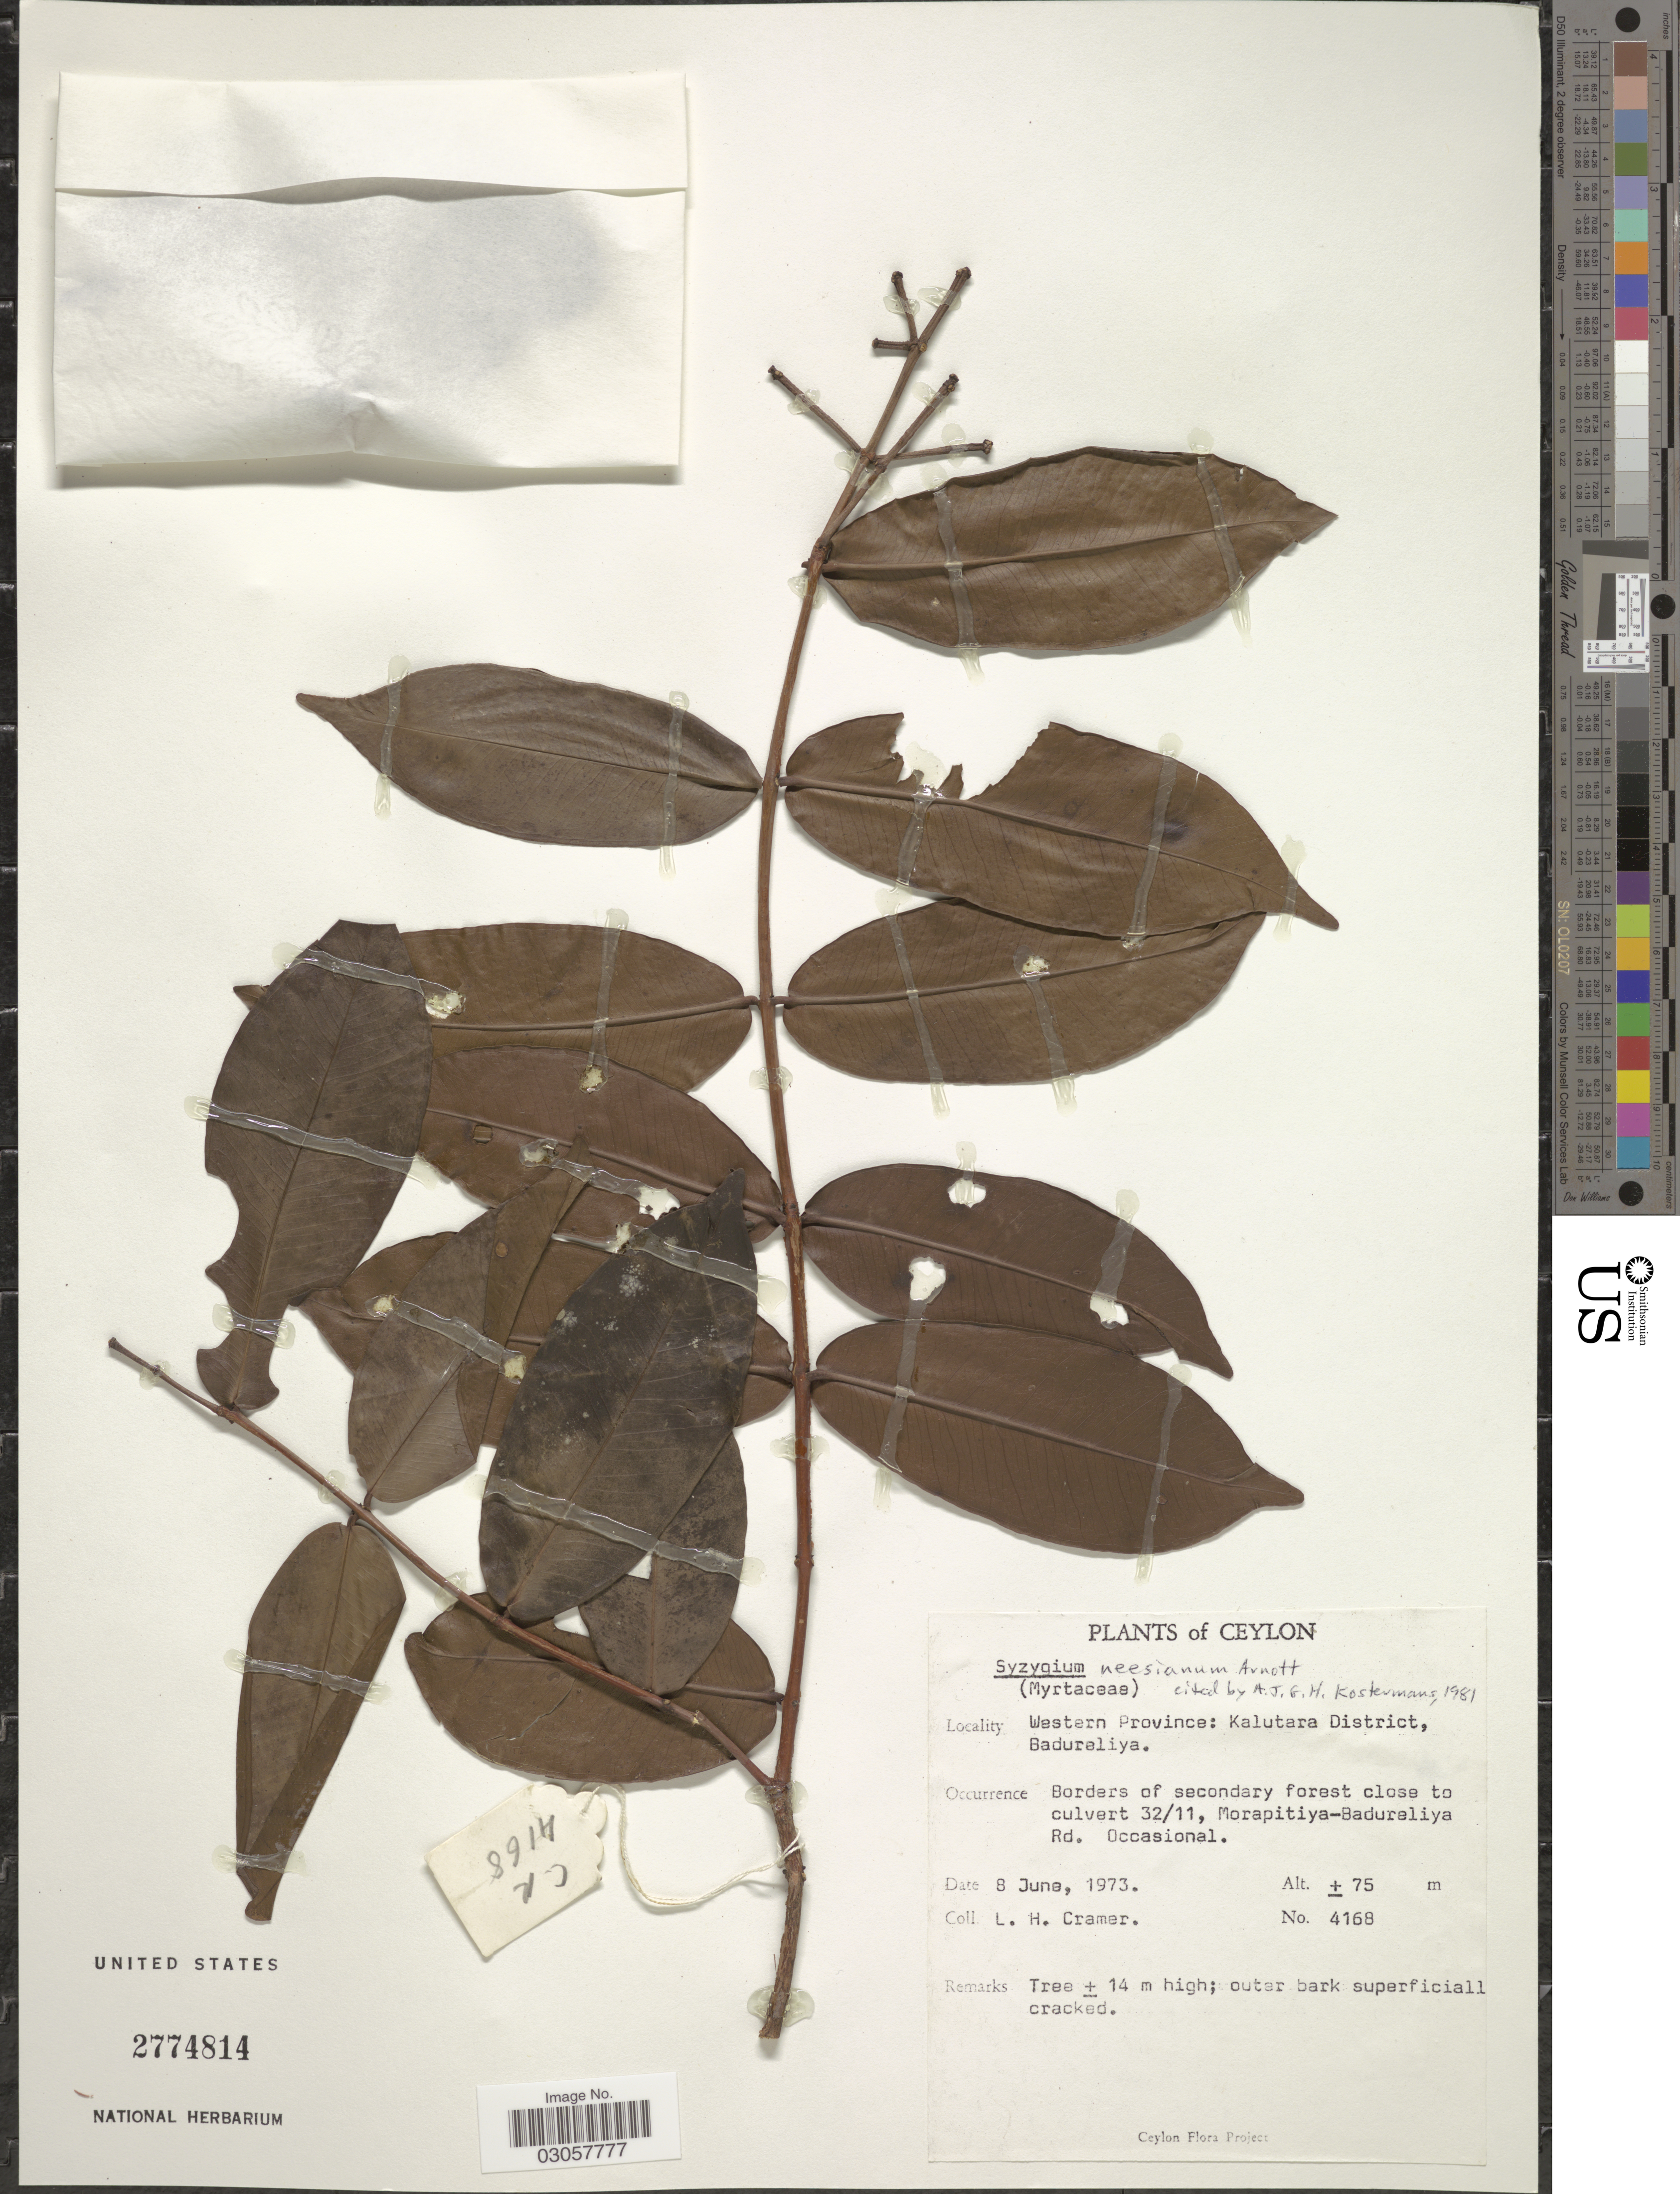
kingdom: Plantae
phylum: Tracheophyta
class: Magnoliopsida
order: Myrtales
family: Myrtaceae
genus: Syzygium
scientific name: Syzygium neesianum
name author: Arn.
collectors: L. H. Cramer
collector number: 4168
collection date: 1973-06-08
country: Sri Lanka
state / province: Western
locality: Ceylon. Kalutara District, Badureliya. Borders of secondary forest close to culvert 32/11, Morapitiya-Badureliya Rd.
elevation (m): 75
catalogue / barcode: US 2774814